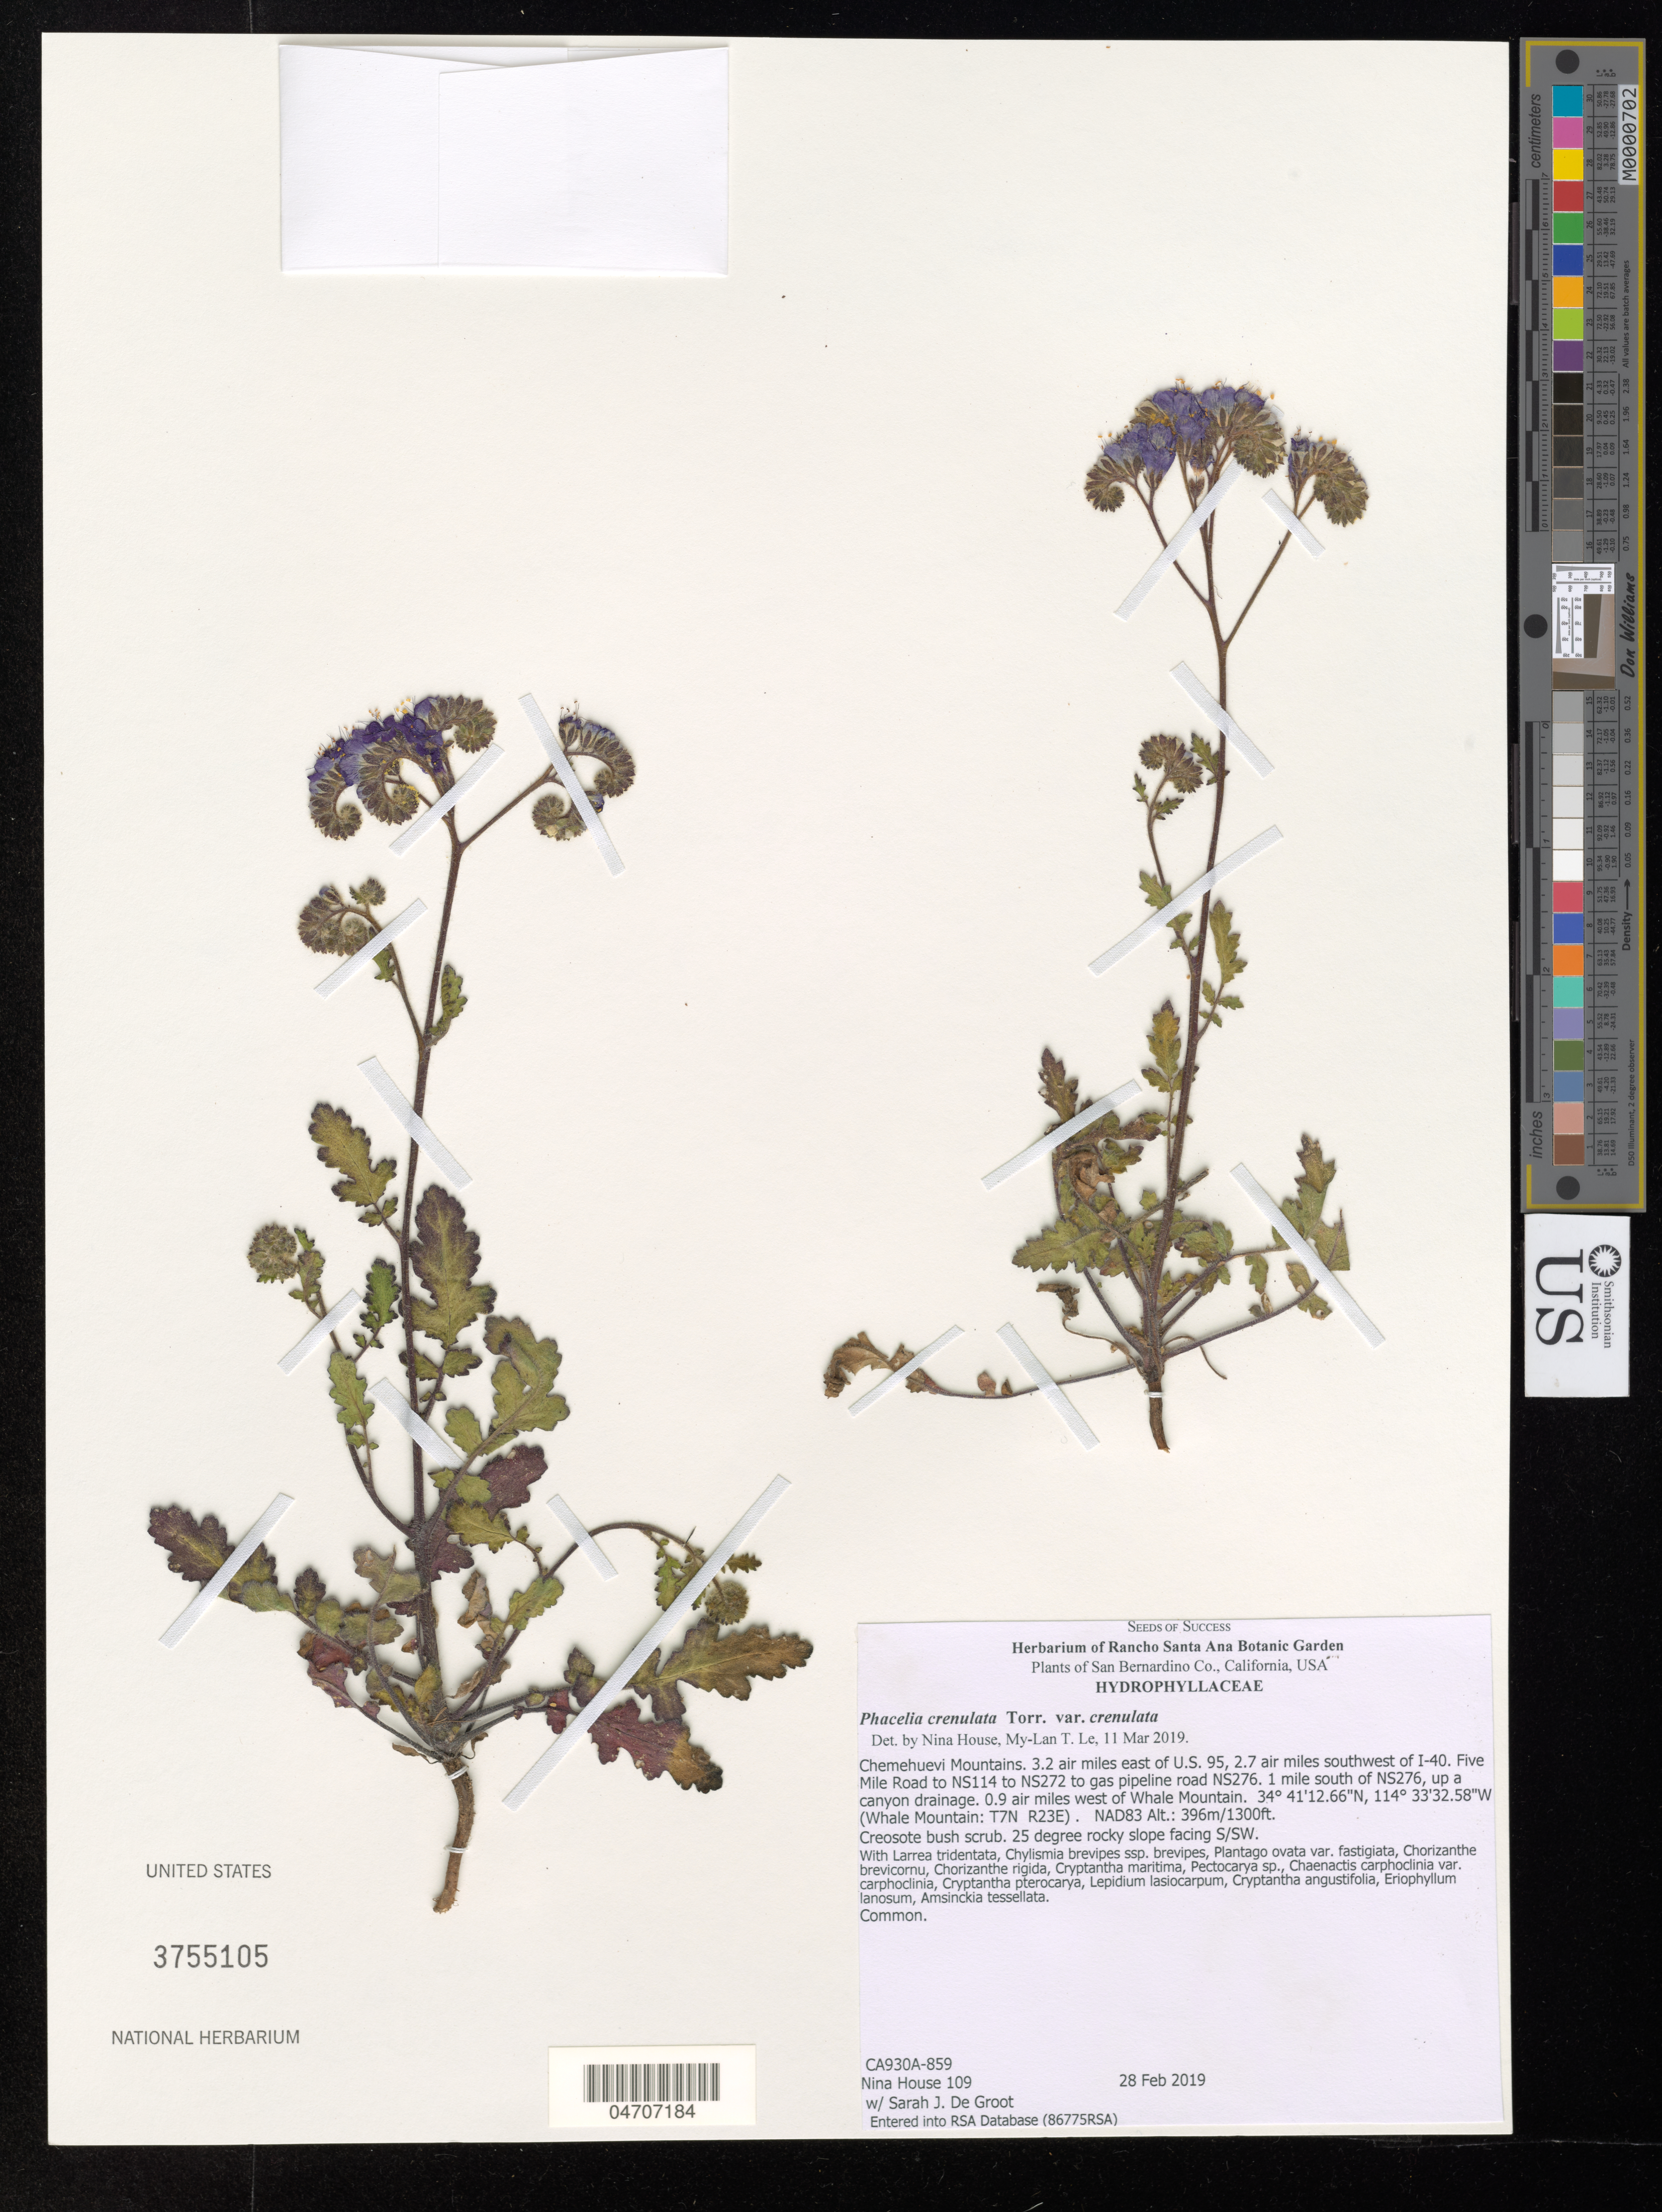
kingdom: Plantae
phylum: Tracheophyta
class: Magnoliopsida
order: Boraginales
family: Hydrophyllaceae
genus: Phacelia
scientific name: Phacelia crenulata var. crenulata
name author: Torr. ex S. Watson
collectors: N. House & S. De Groot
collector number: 109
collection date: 2019-02-28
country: United States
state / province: California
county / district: San Bernardino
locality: San Bernardino Co. Chemehuevi Mountains. 3.2 air miles east of U.S. 95, 2.7 air miles southwest of I-40. Five Mile Road to NS114 to NS272 to gas pipeline road NS276. 1 mile south of NS276, up a canyon drainage. 0.9 air miles west of Whale Mountain. (Whale Mountain: T7N R23E). NAD83.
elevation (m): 396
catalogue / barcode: US 3755105